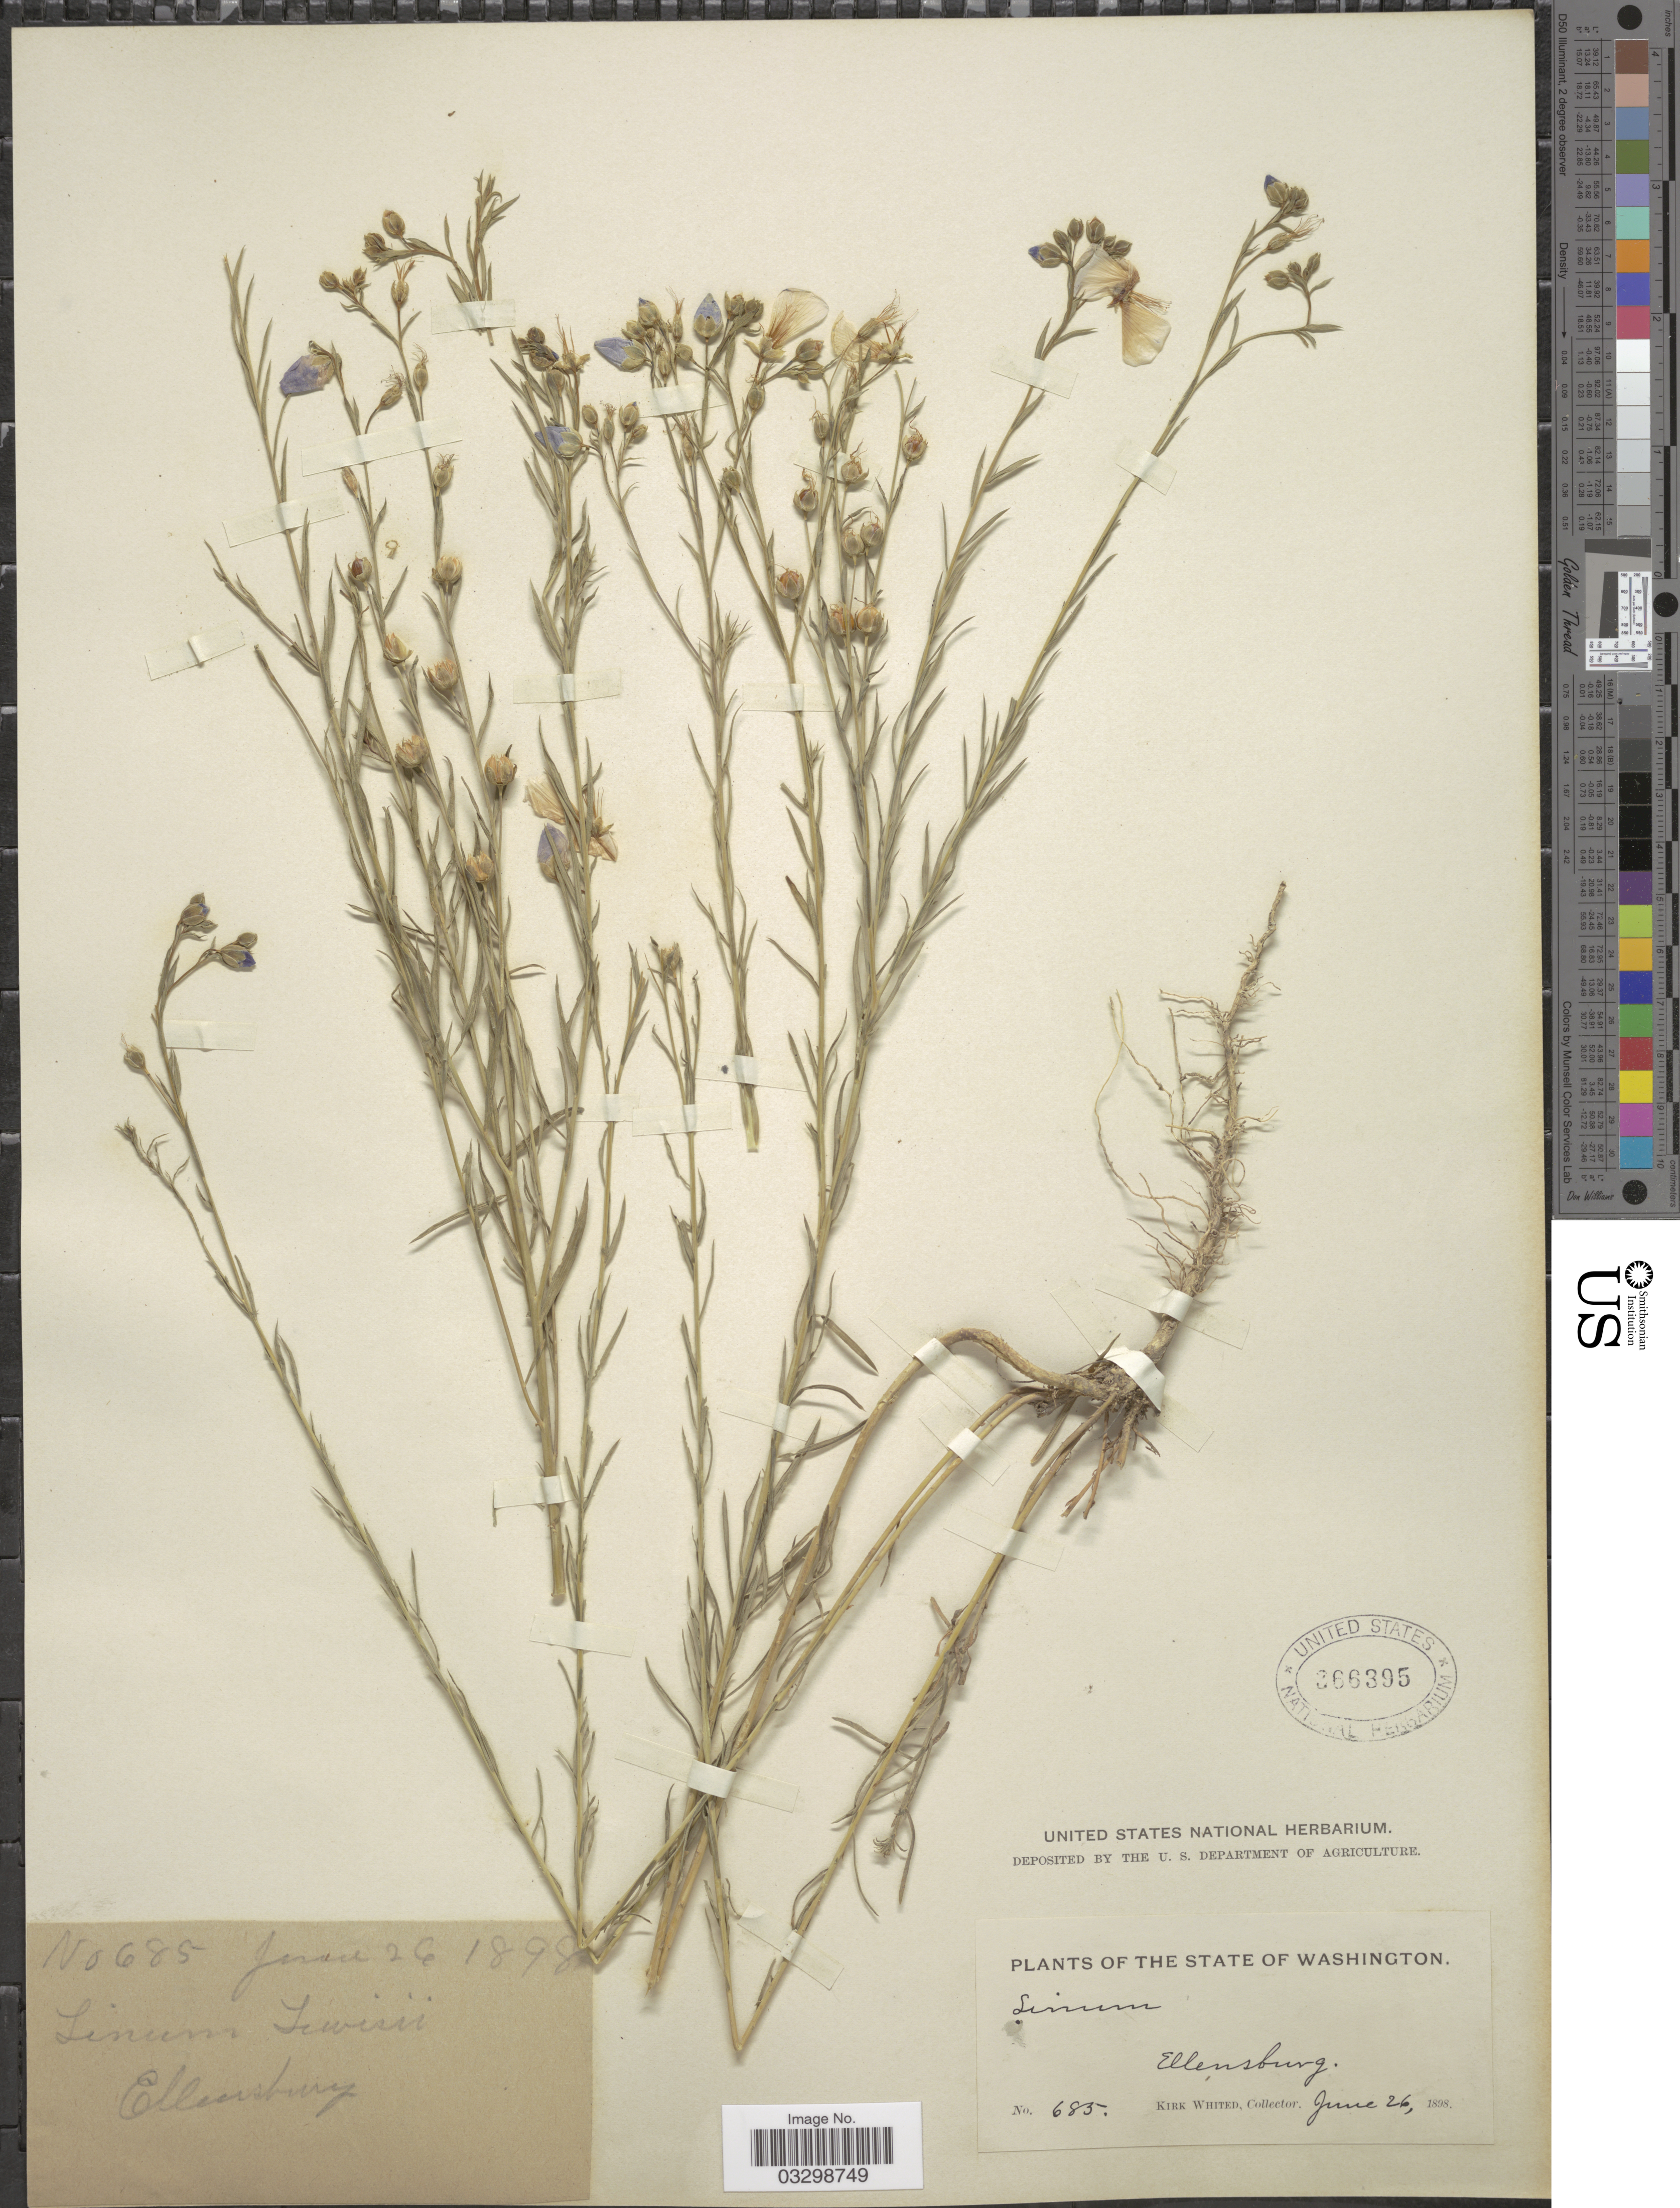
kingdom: Plantae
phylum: Tracheophyta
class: Magnoliopsida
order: Malpighiales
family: Linaceae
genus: Linum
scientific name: Linum lewisii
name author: Pursh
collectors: K. Whited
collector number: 685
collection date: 1898-06-26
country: United States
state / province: Washington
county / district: Kittitas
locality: Ellensburg.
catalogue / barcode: US 366395